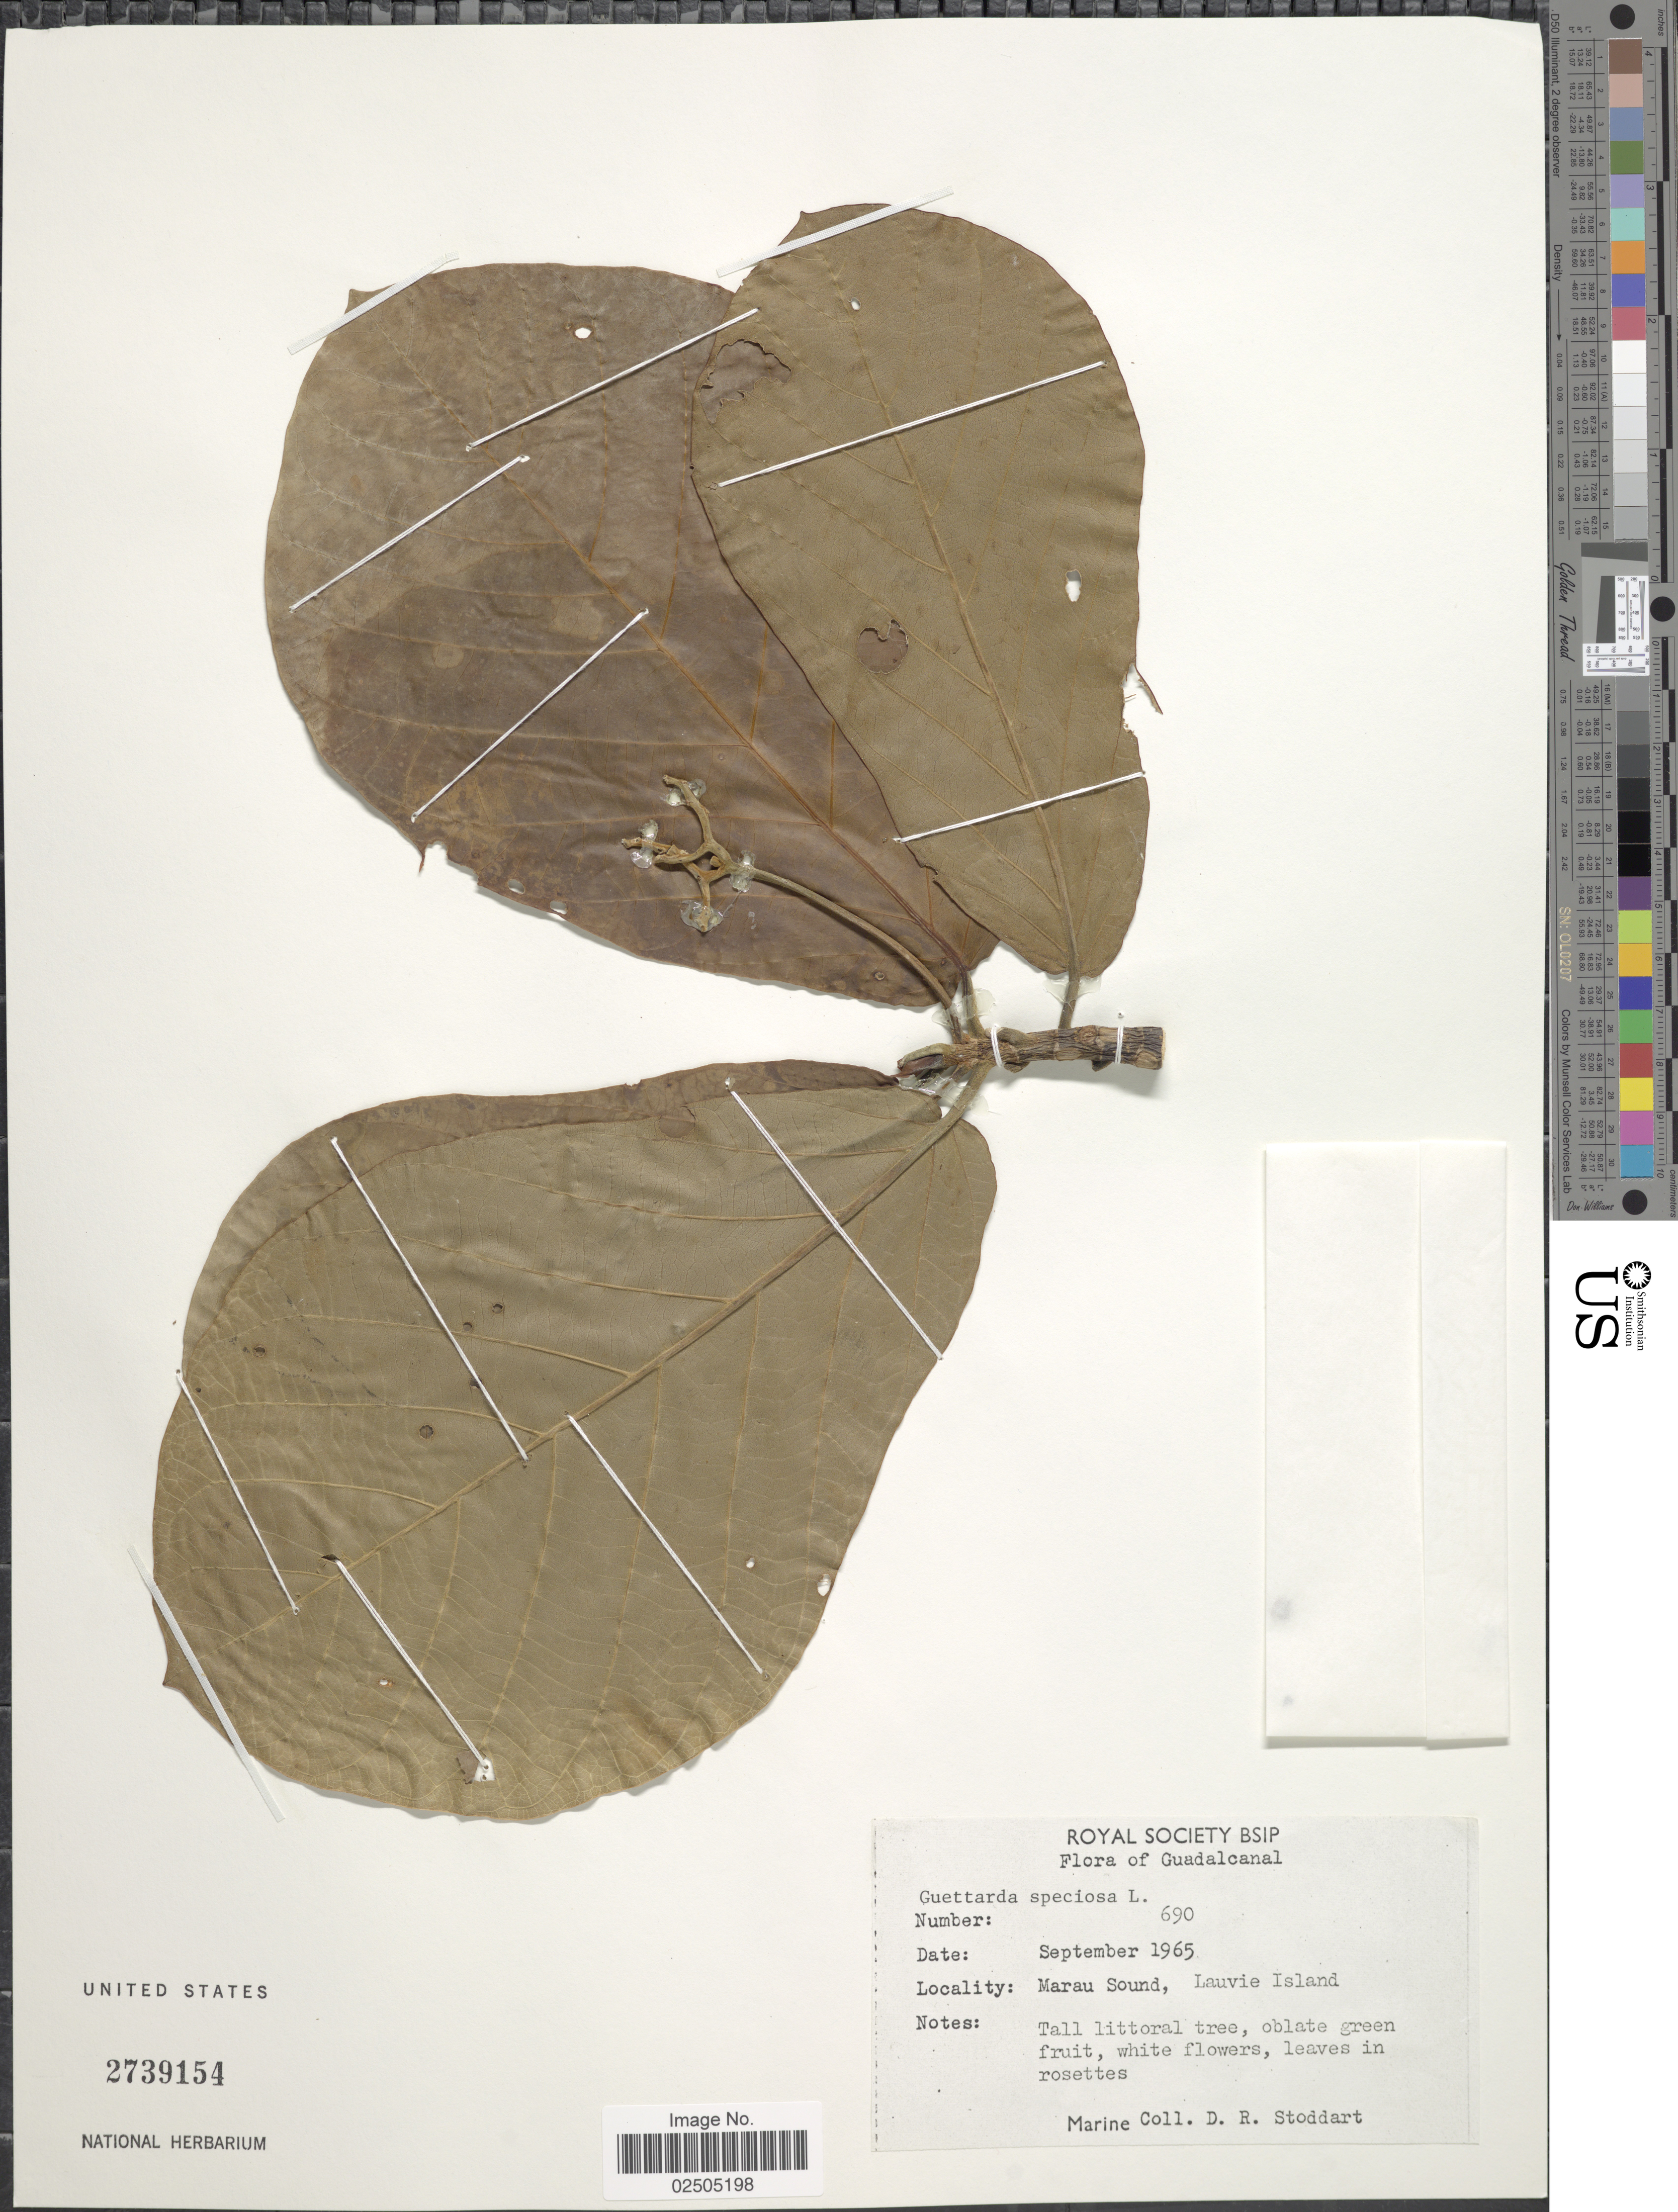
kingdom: Plantae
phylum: Tracheophyta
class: Magnoliopsida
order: Gentianales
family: Rubiaceae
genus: Guettarda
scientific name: Guettarda speciosa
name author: L.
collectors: D. R. Stoddart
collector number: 690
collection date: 1965-09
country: Solomon Islands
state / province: Solomon Islands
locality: Guadalcanal, Marau Sound, Lauvie Island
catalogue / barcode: US 2739154